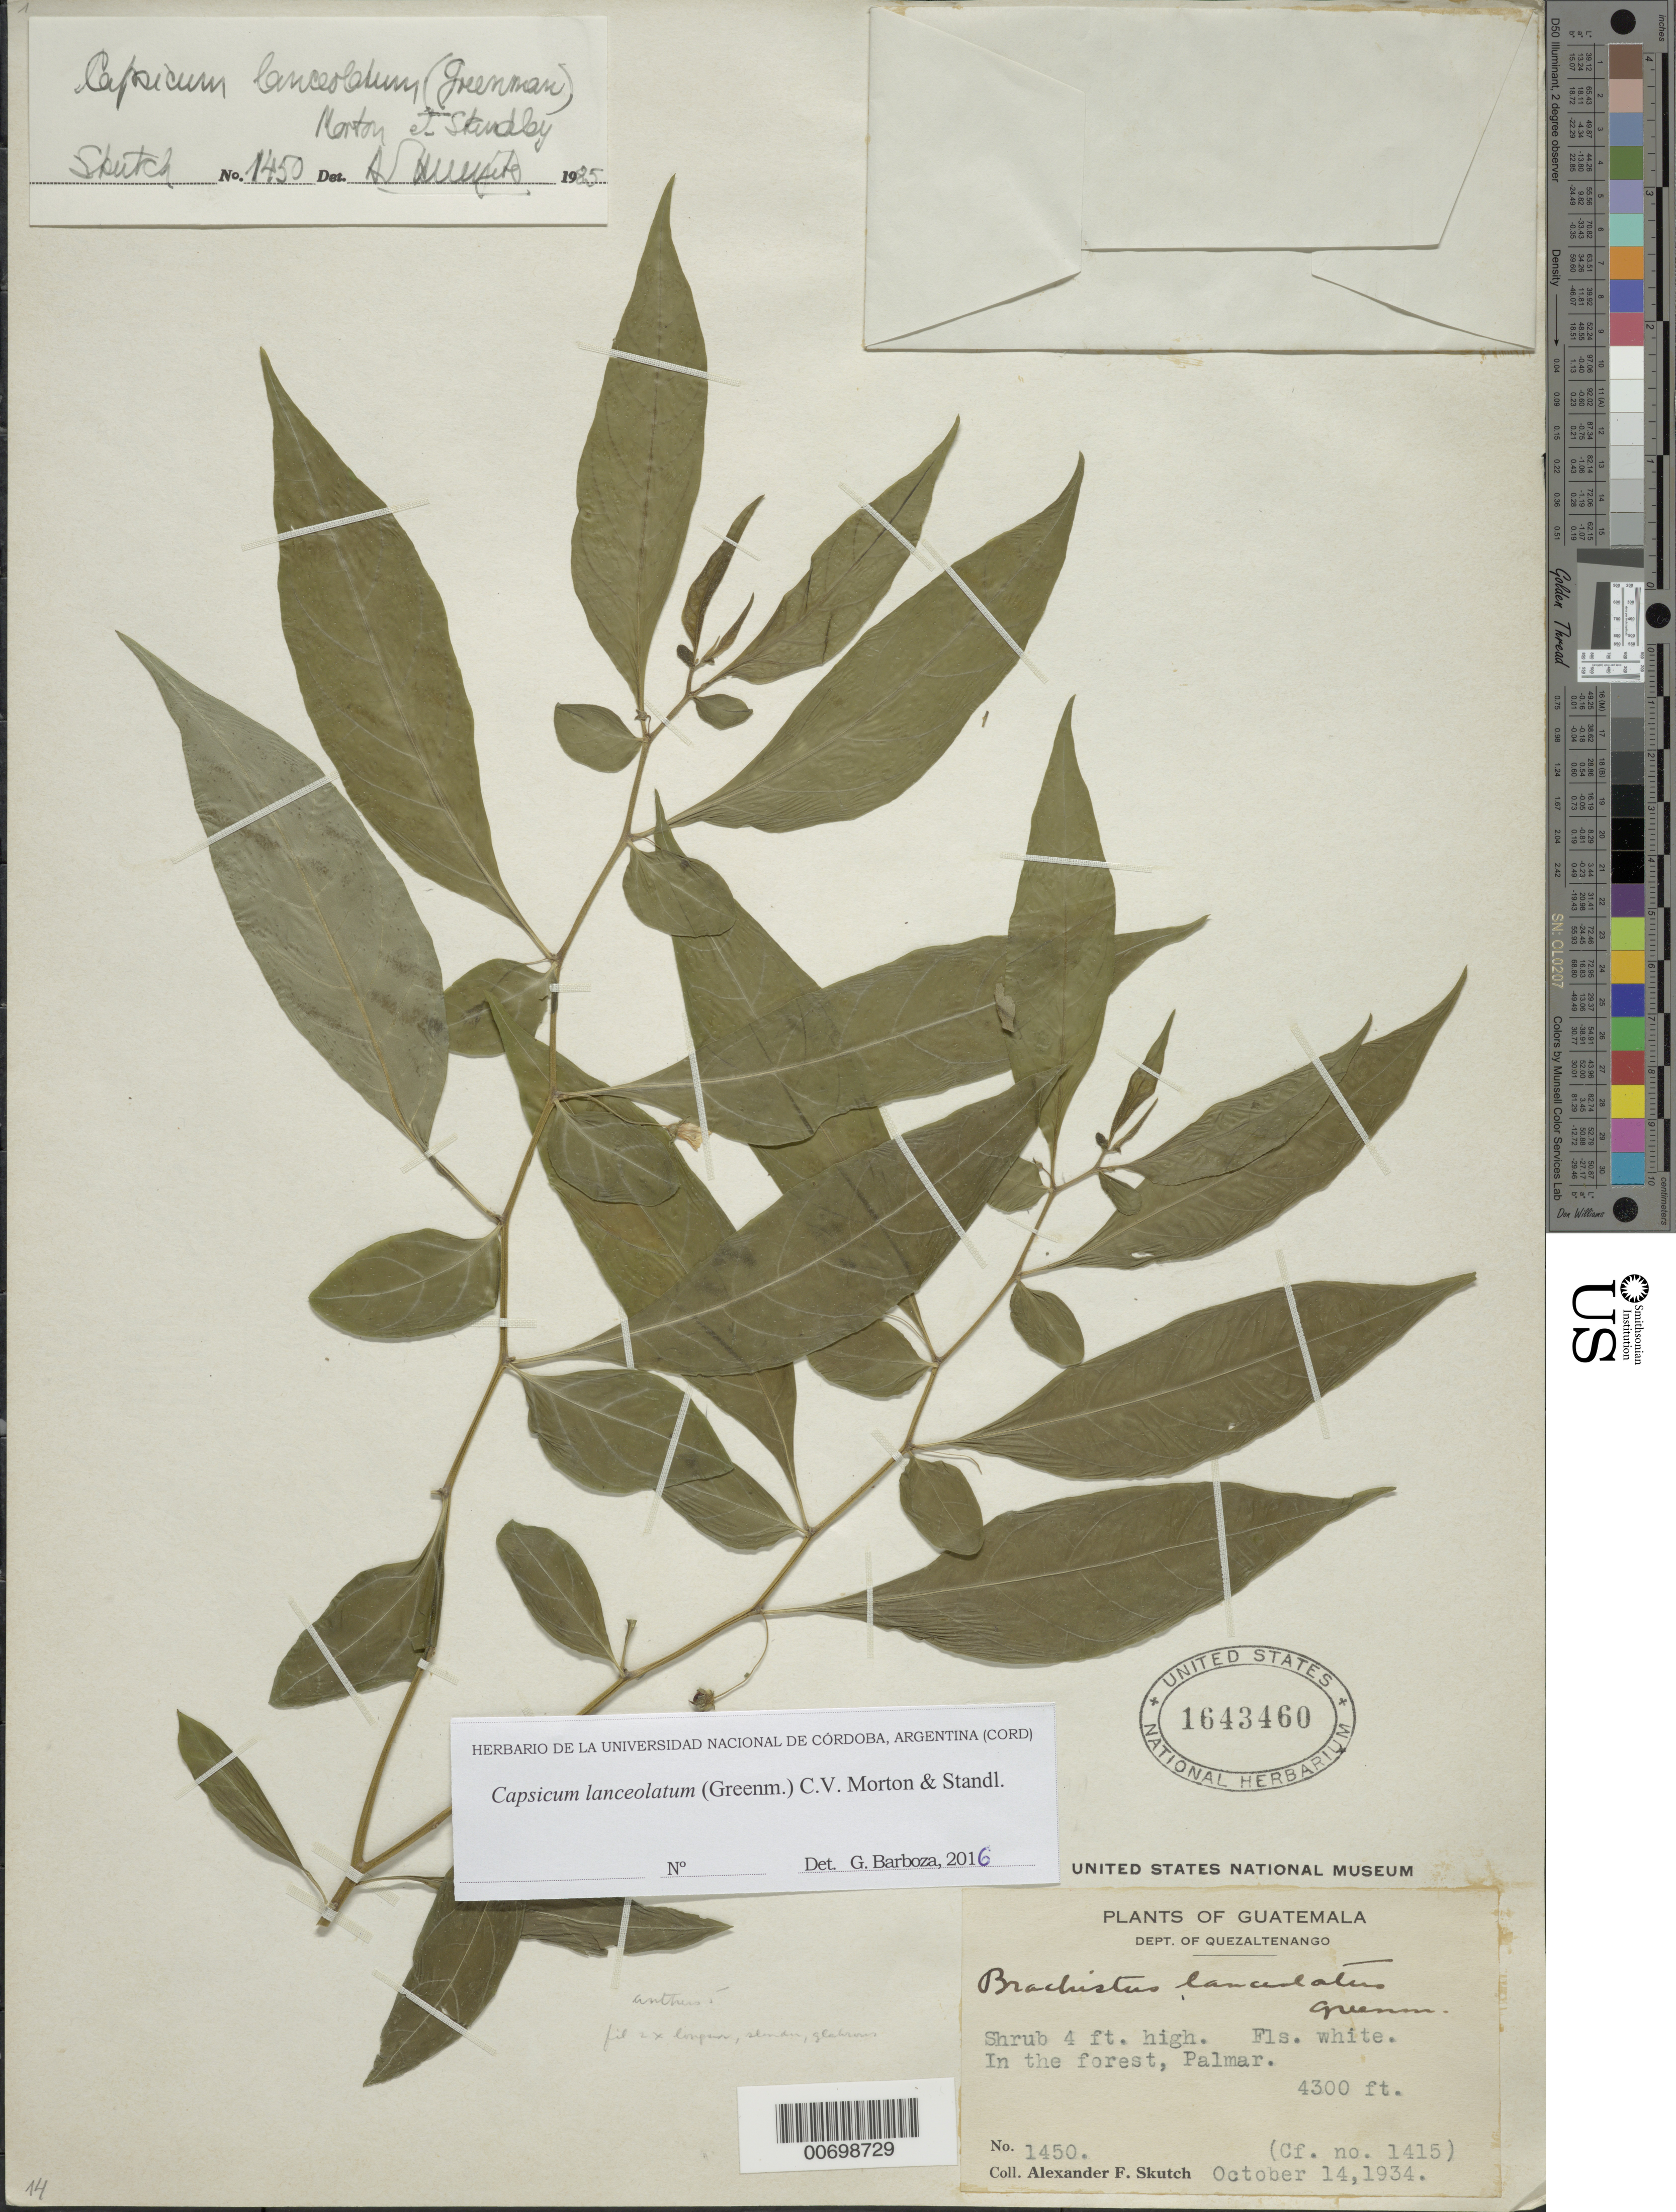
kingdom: Plantae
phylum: Tracheophyta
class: Magnoliopsida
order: Solanales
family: Solanaceae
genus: Capsicum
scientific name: Capsicum lanceolatum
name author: (Greenm.) C.V. Morton & Standl.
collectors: A. F. Skutch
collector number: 1450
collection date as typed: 14 Oct 1934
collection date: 1934-10-14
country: Guatemala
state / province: Quetzaltenango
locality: Palmar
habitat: In the forest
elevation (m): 1311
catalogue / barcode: US 1643460